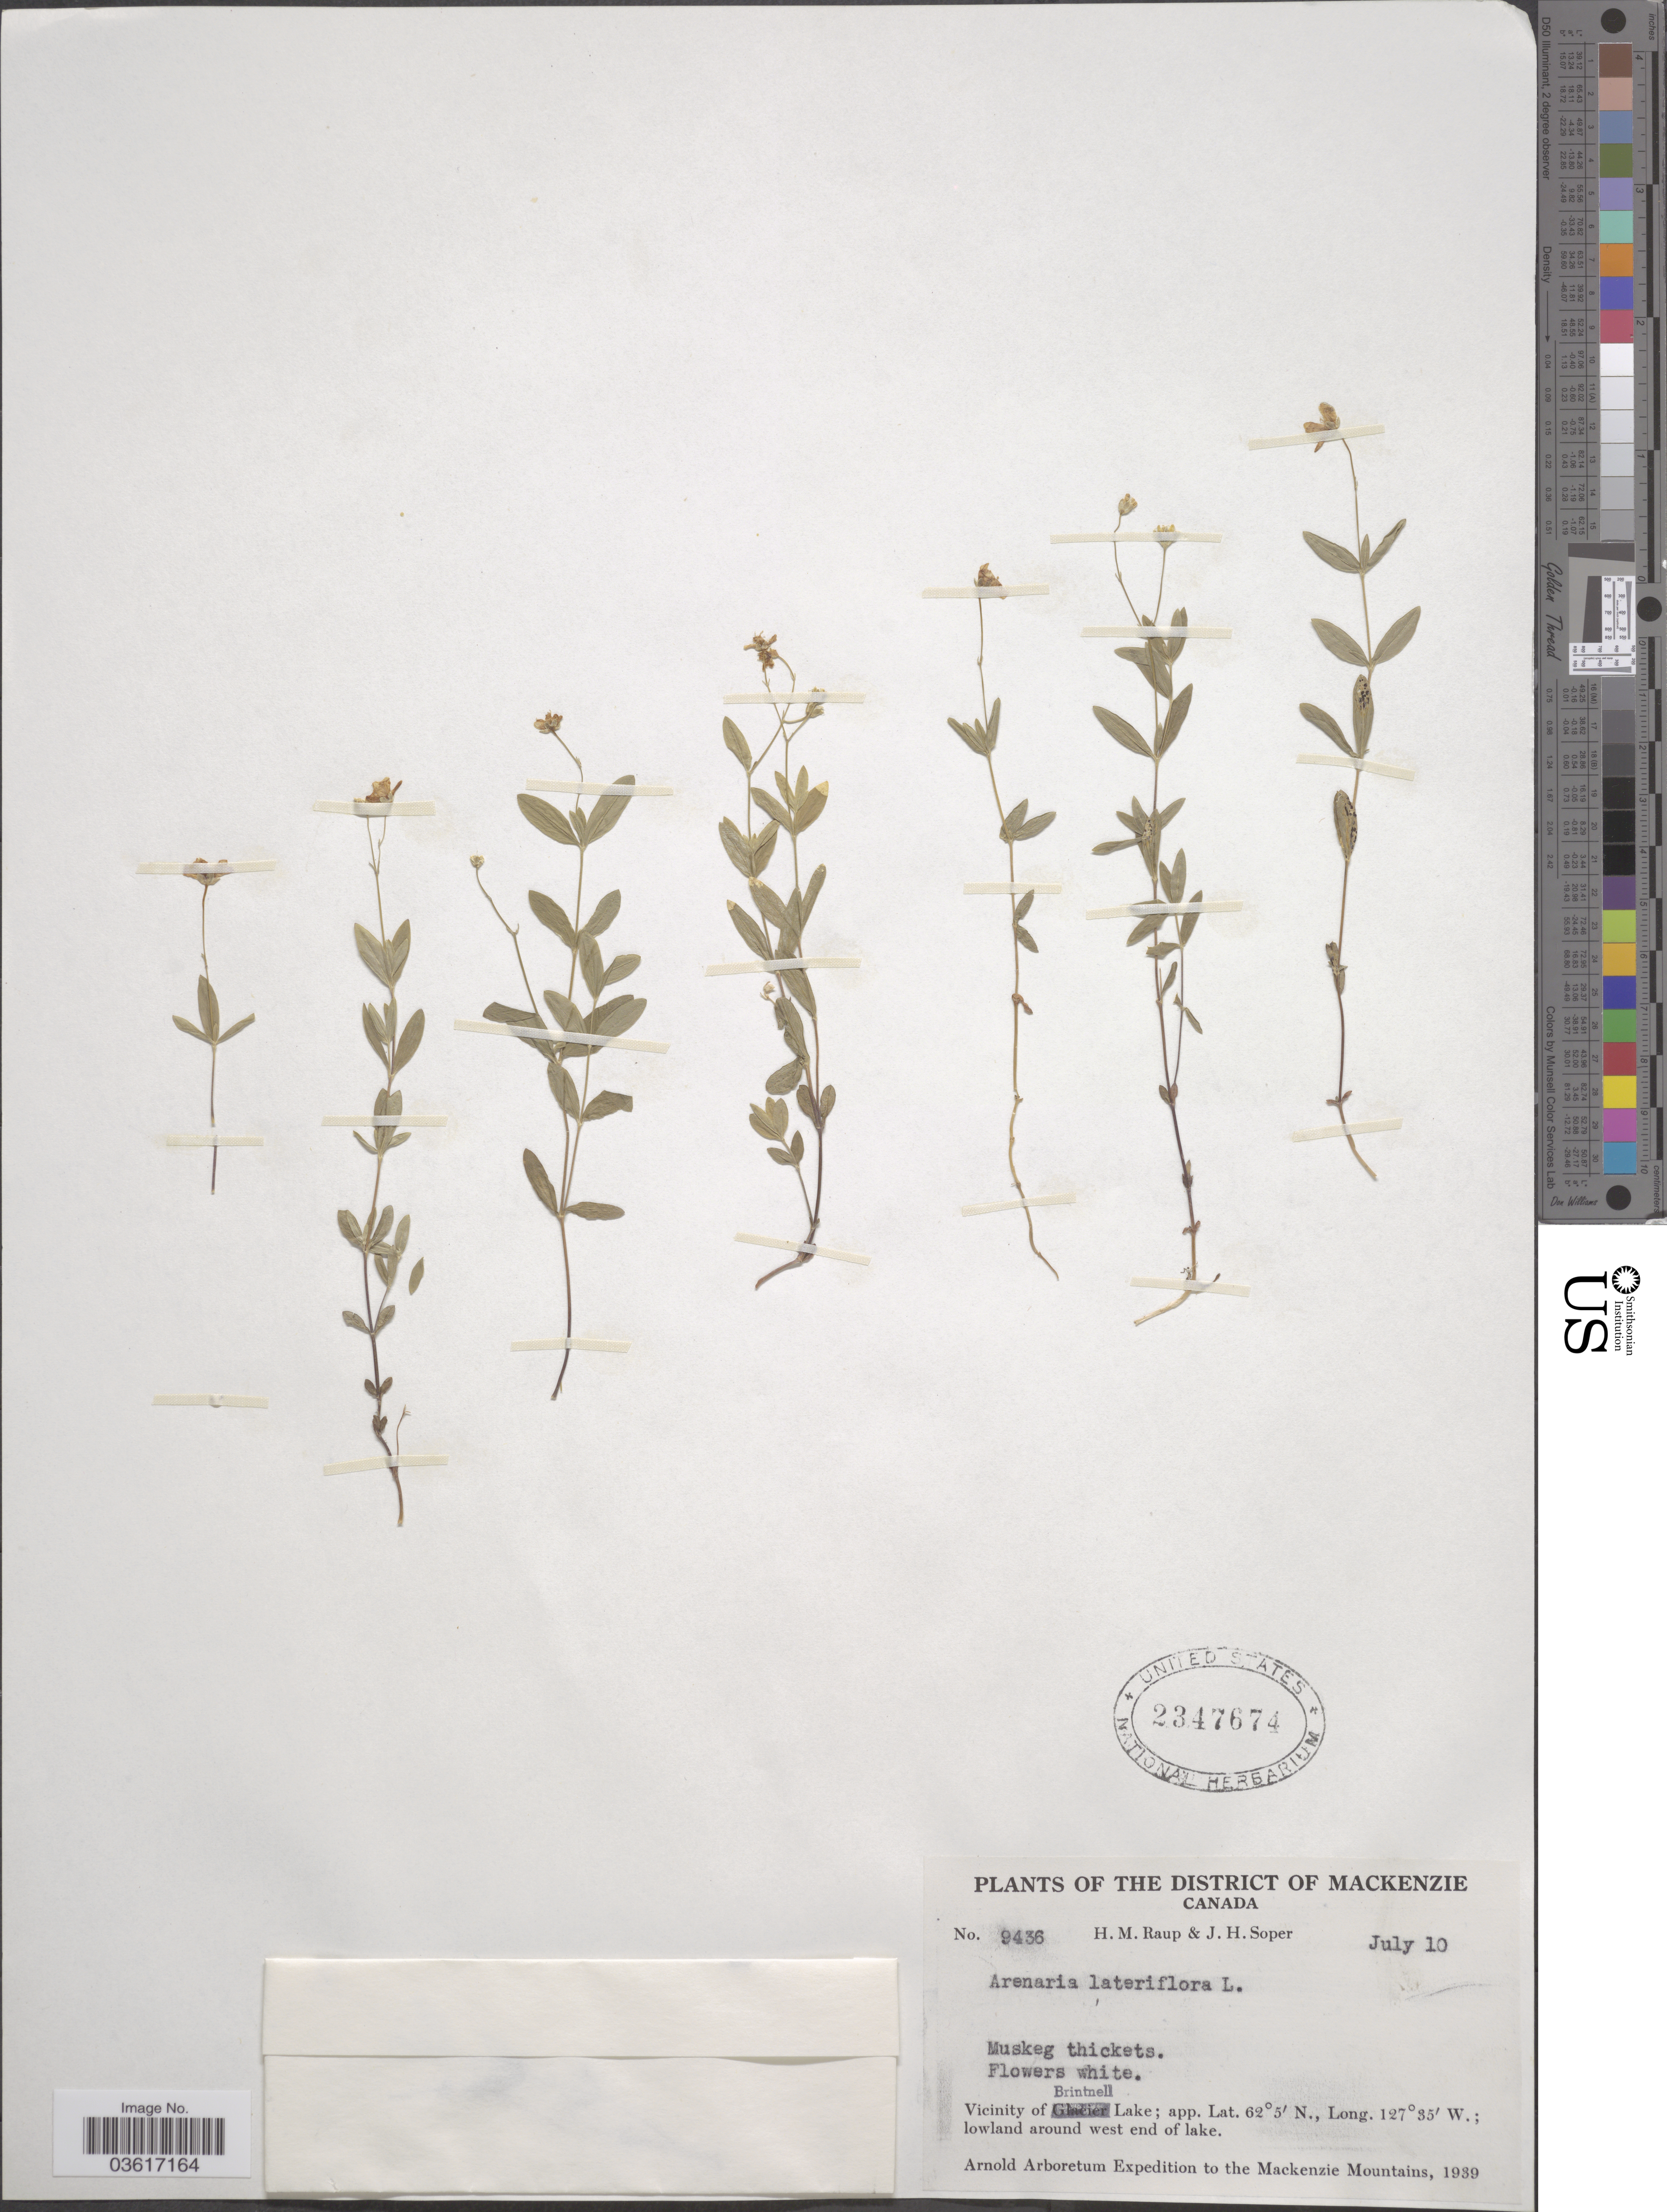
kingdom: Plantae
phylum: Tracheophyta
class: Magnoliopsida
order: Caryophyllales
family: Caryophyllaceae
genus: Moehringia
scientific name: Moehringia lateriflora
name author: (L.) Fenzl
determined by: Strong, Mark T., (BOT), Smithsonian Institution - National Museum of Natural History (UNITED STATES)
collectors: H. Raup & J. H. Soper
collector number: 9436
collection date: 1939-07-10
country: Canada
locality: The District of Mackenzie. Vicinity of Brintnell Lake; lowland around west end of lake. Mackenzie Mountains.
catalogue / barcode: US 2347674